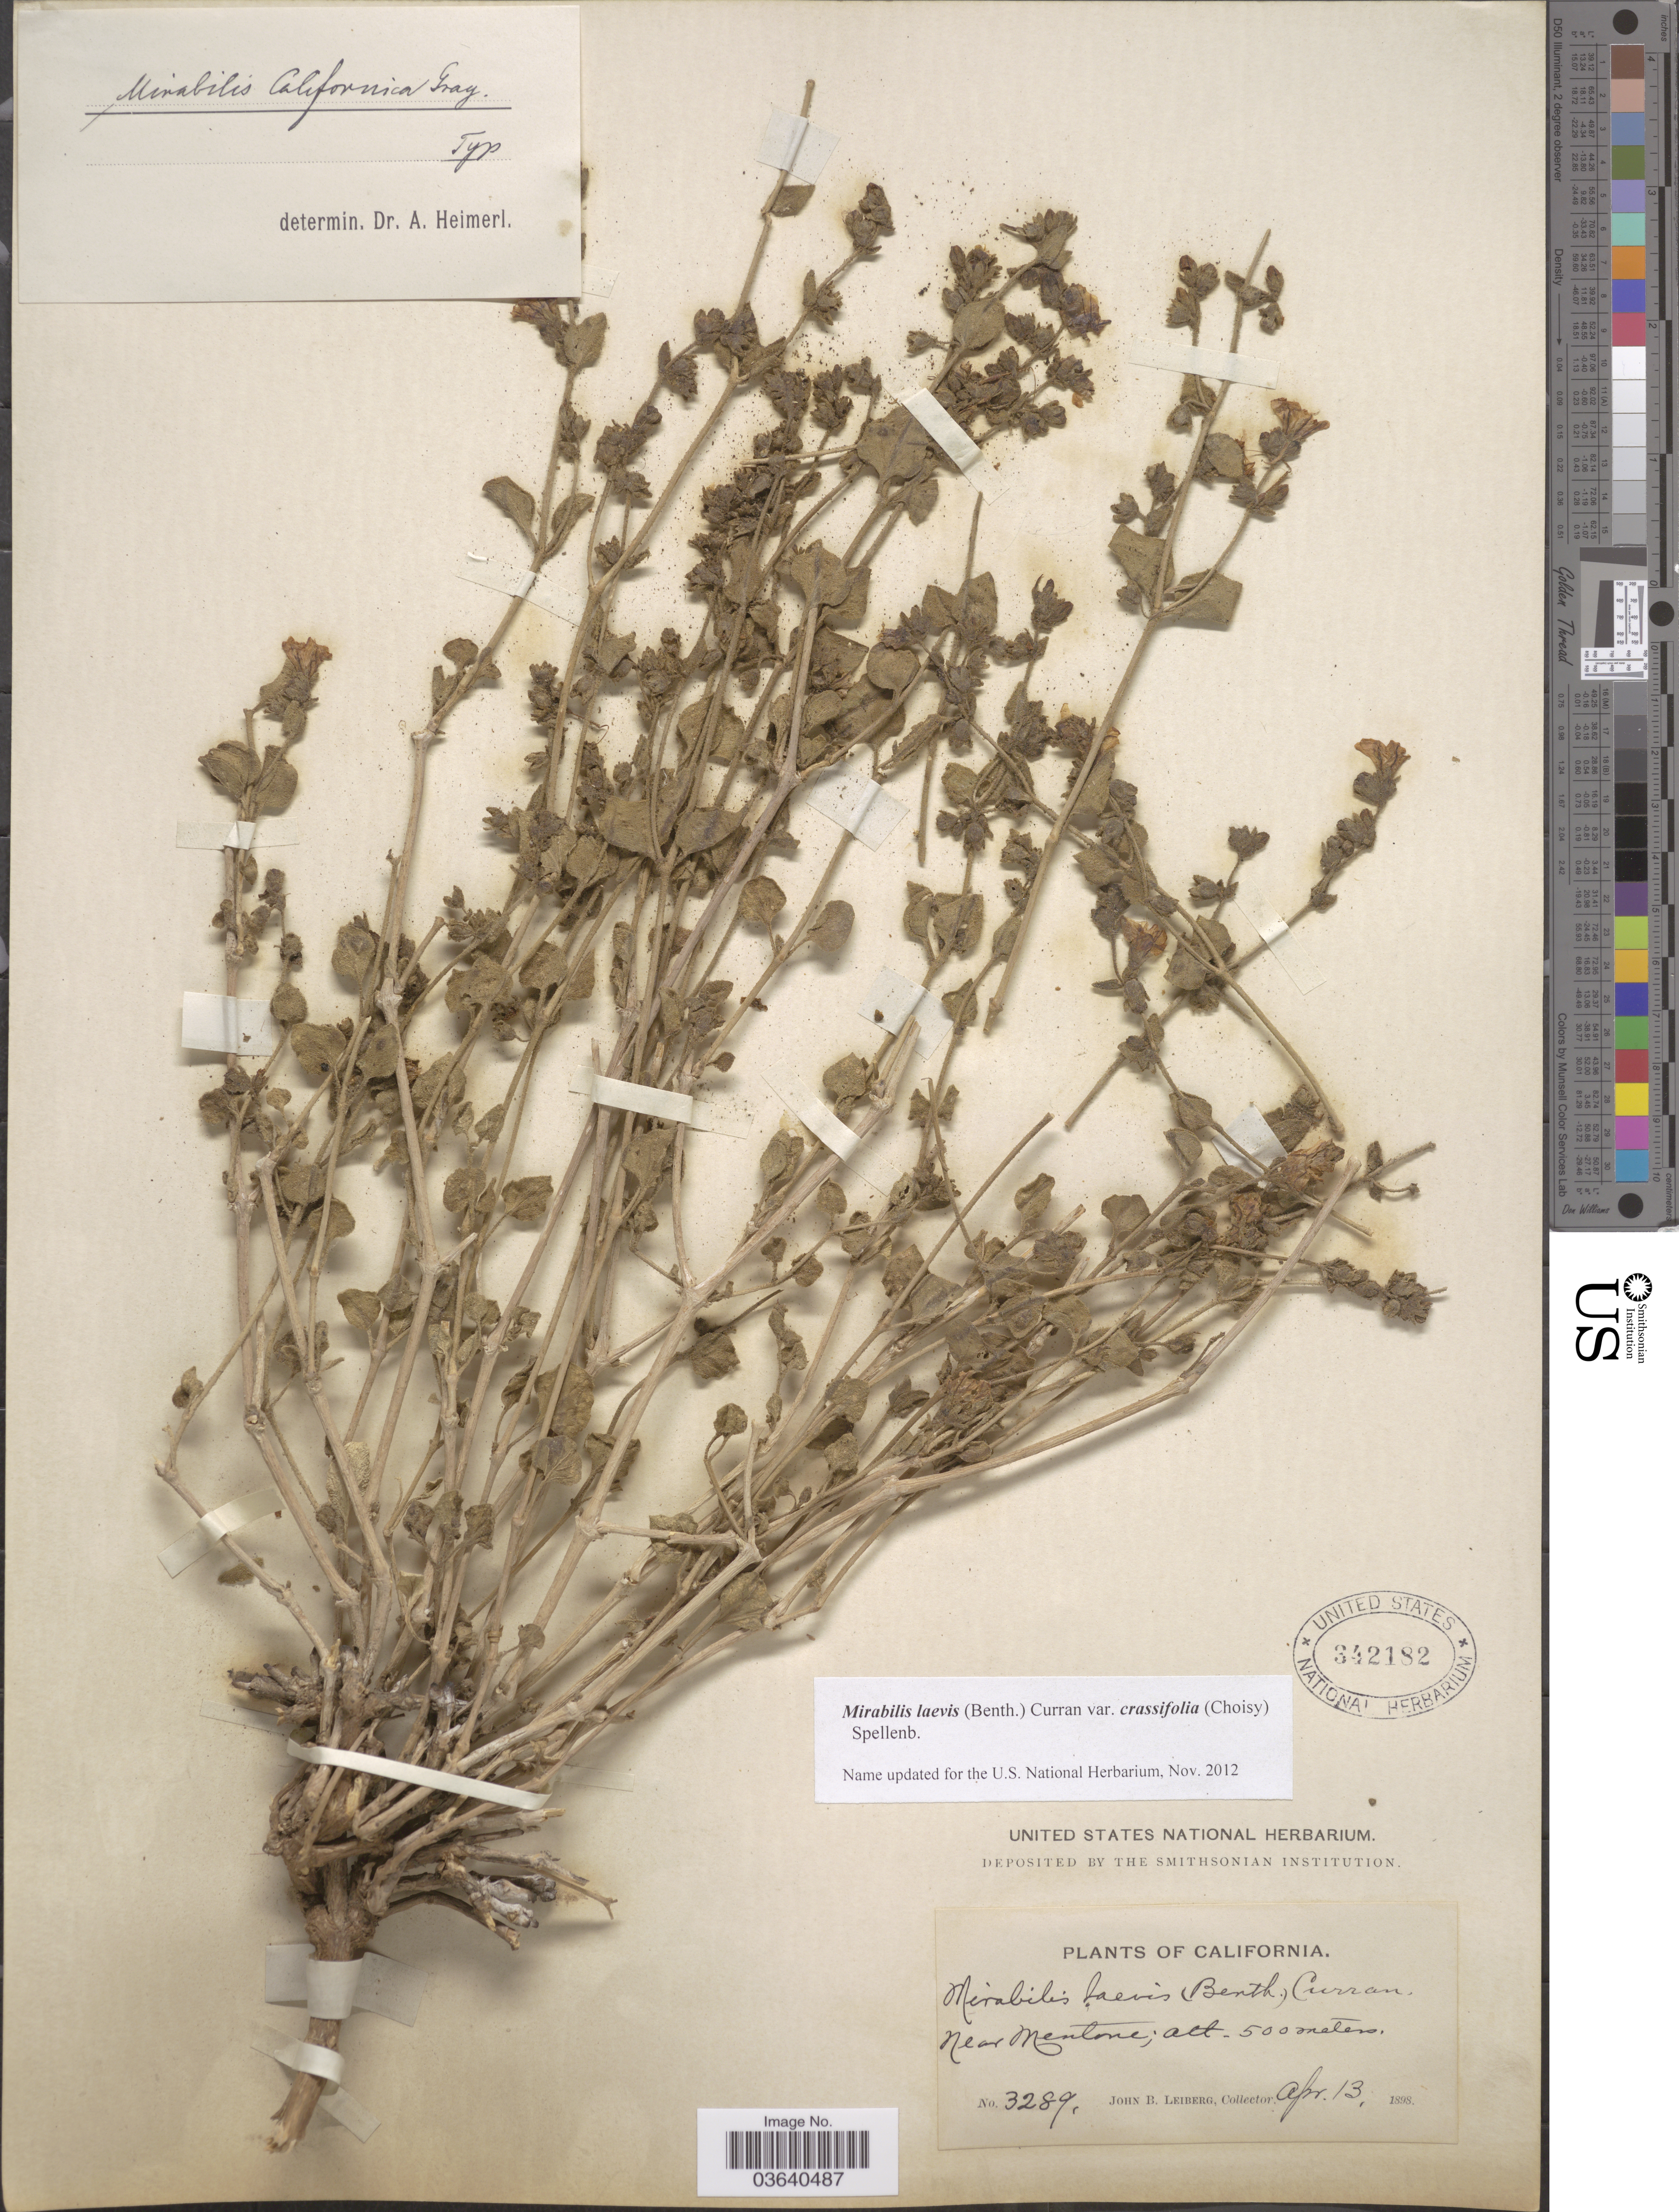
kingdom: Plantae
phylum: Tracheophyta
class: Magnoliopsida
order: Caryophyllales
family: Nyctaginaceae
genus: Mirabilis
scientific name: Mirabilis laevis var. crassifolia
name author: (Choisy) Spellenb.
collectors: J. B. Leiberg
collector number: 3289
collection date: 1898-04-13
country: United States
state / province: California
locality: Near Mentone.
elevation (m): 500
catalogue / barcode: US 342182